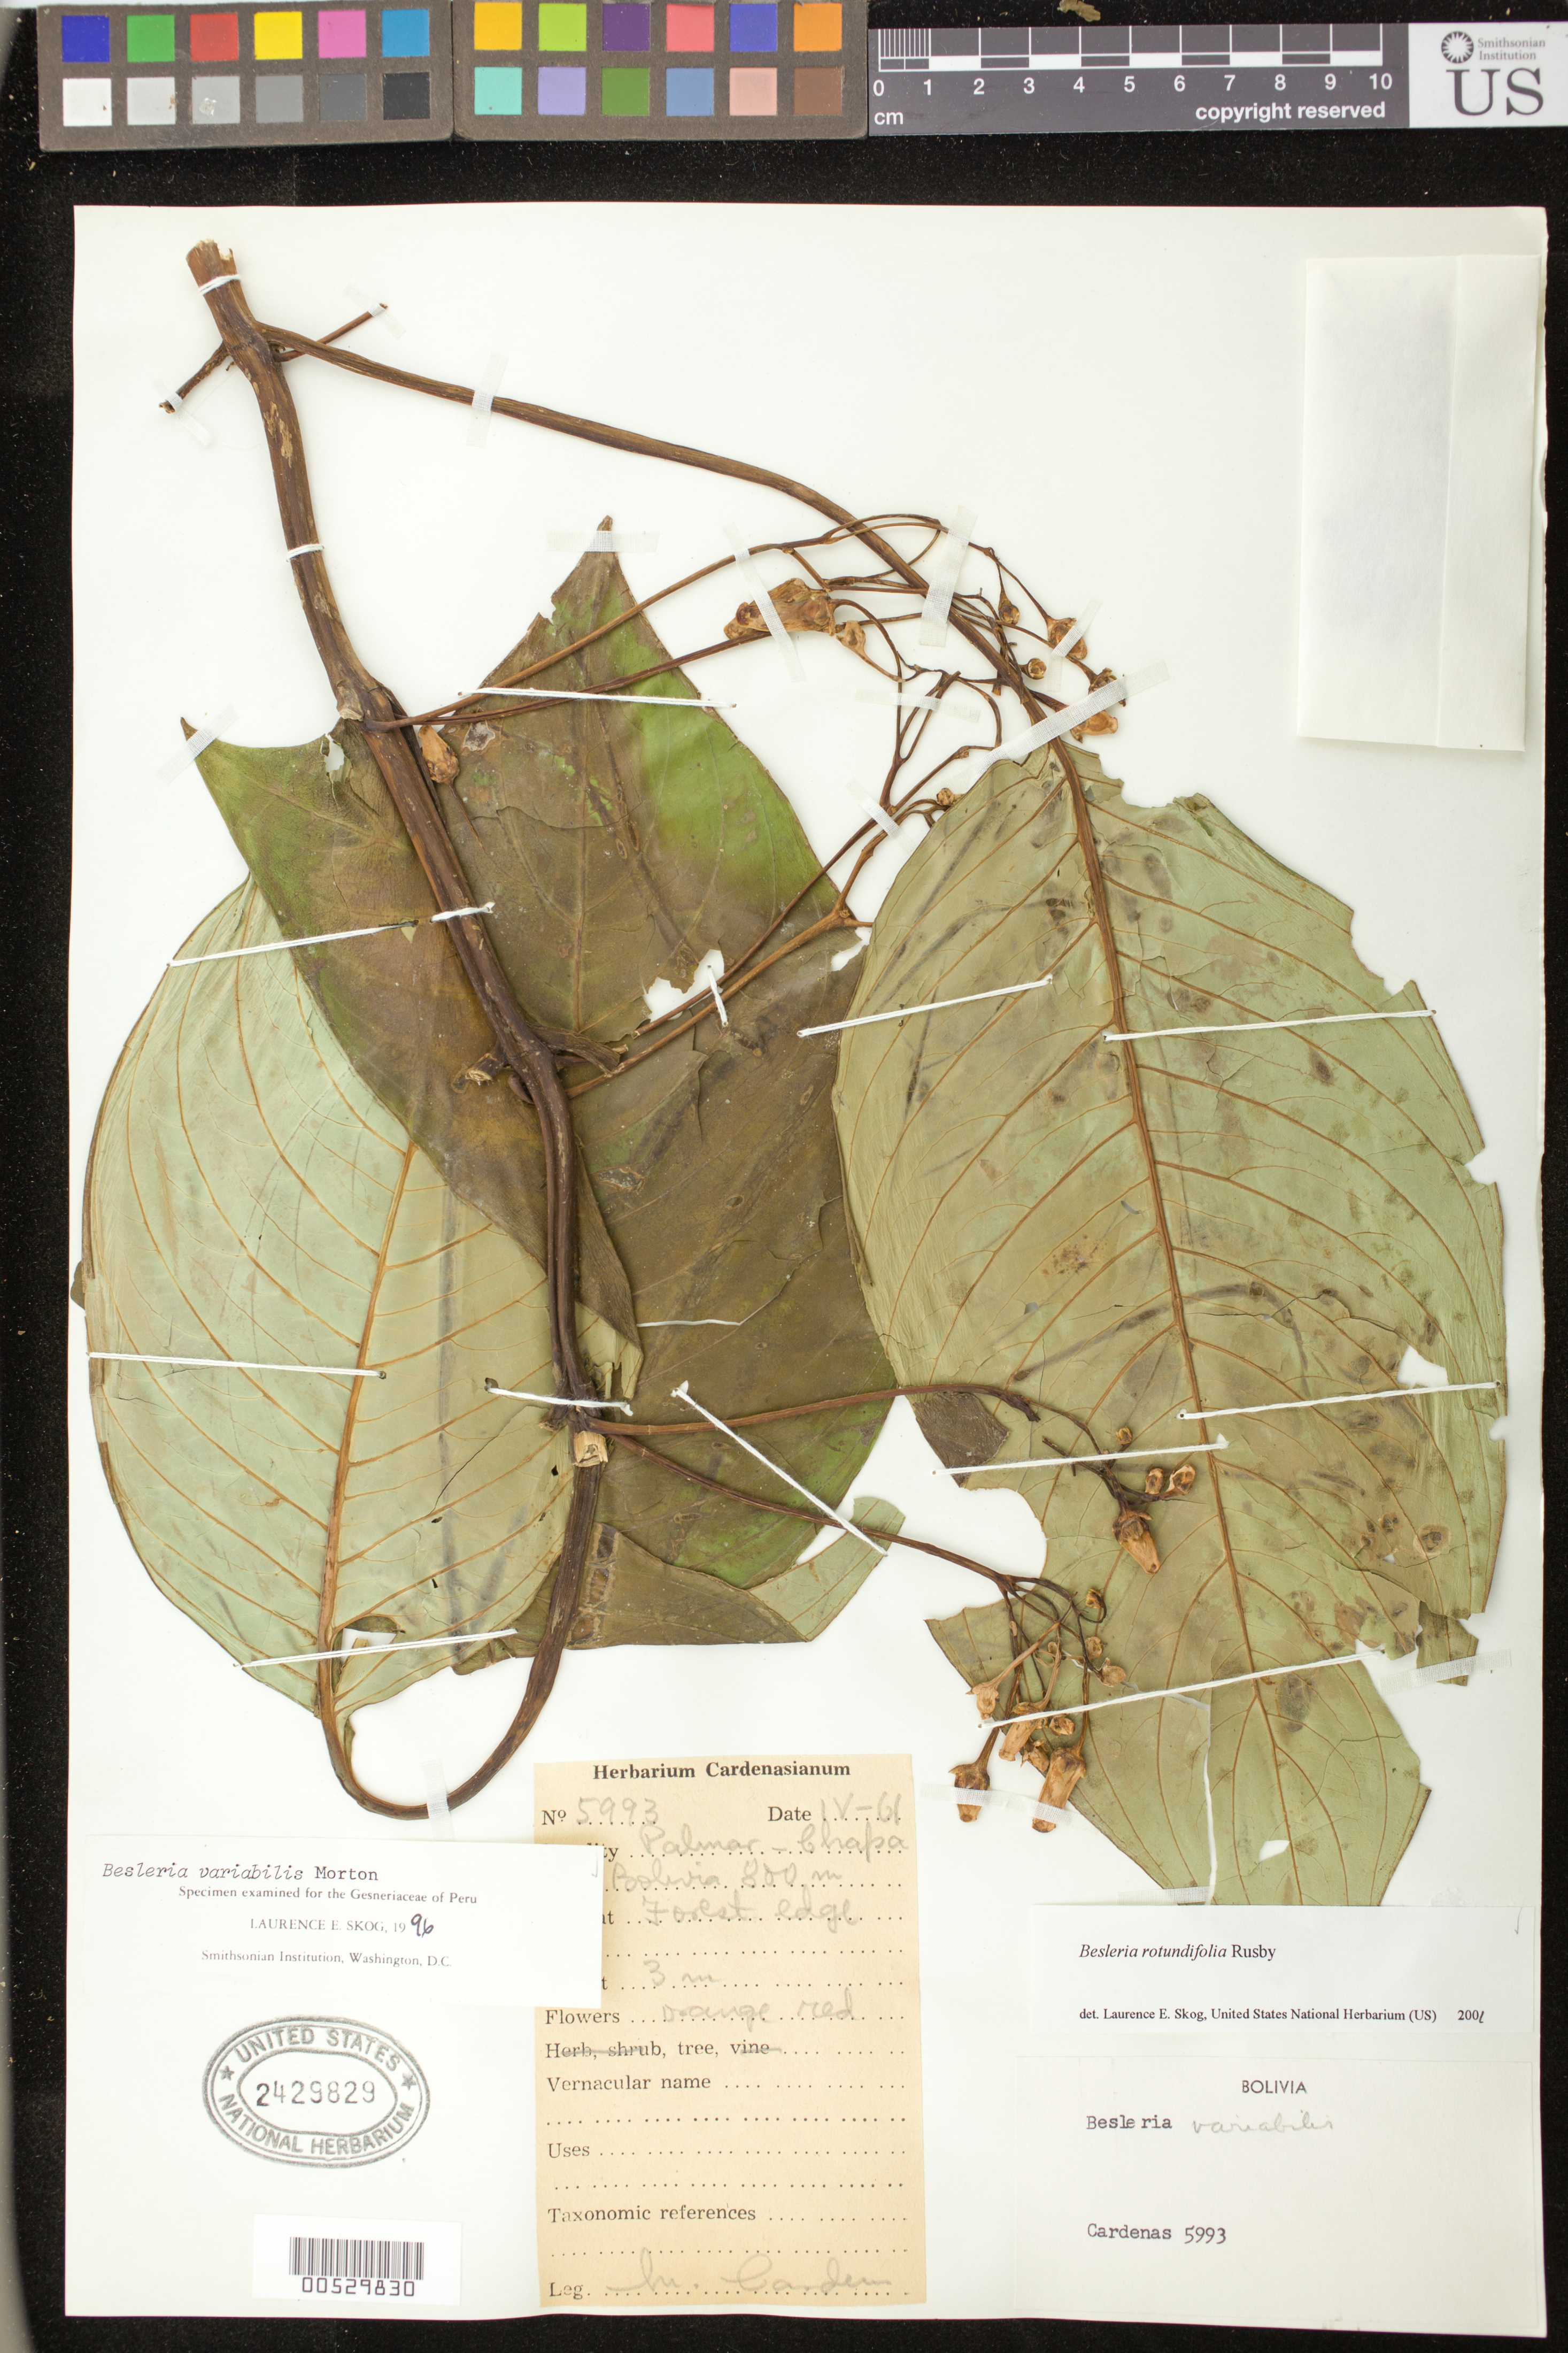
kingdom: Plantae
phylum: Tracheophyta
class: Magnoliopsida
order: Lamiales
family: Gesneriaceae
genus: Besleria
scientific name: Besleria rotundifolia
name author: Rusby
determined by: Skog, Laurence E.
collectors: M. Cárdenas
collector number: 5993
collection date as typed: Apr 1961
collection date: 1961-04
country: Bolivia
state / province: Cochabamba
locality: Palmar - Chapare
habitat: Forest edge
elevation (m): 800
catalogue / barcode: US 2429829